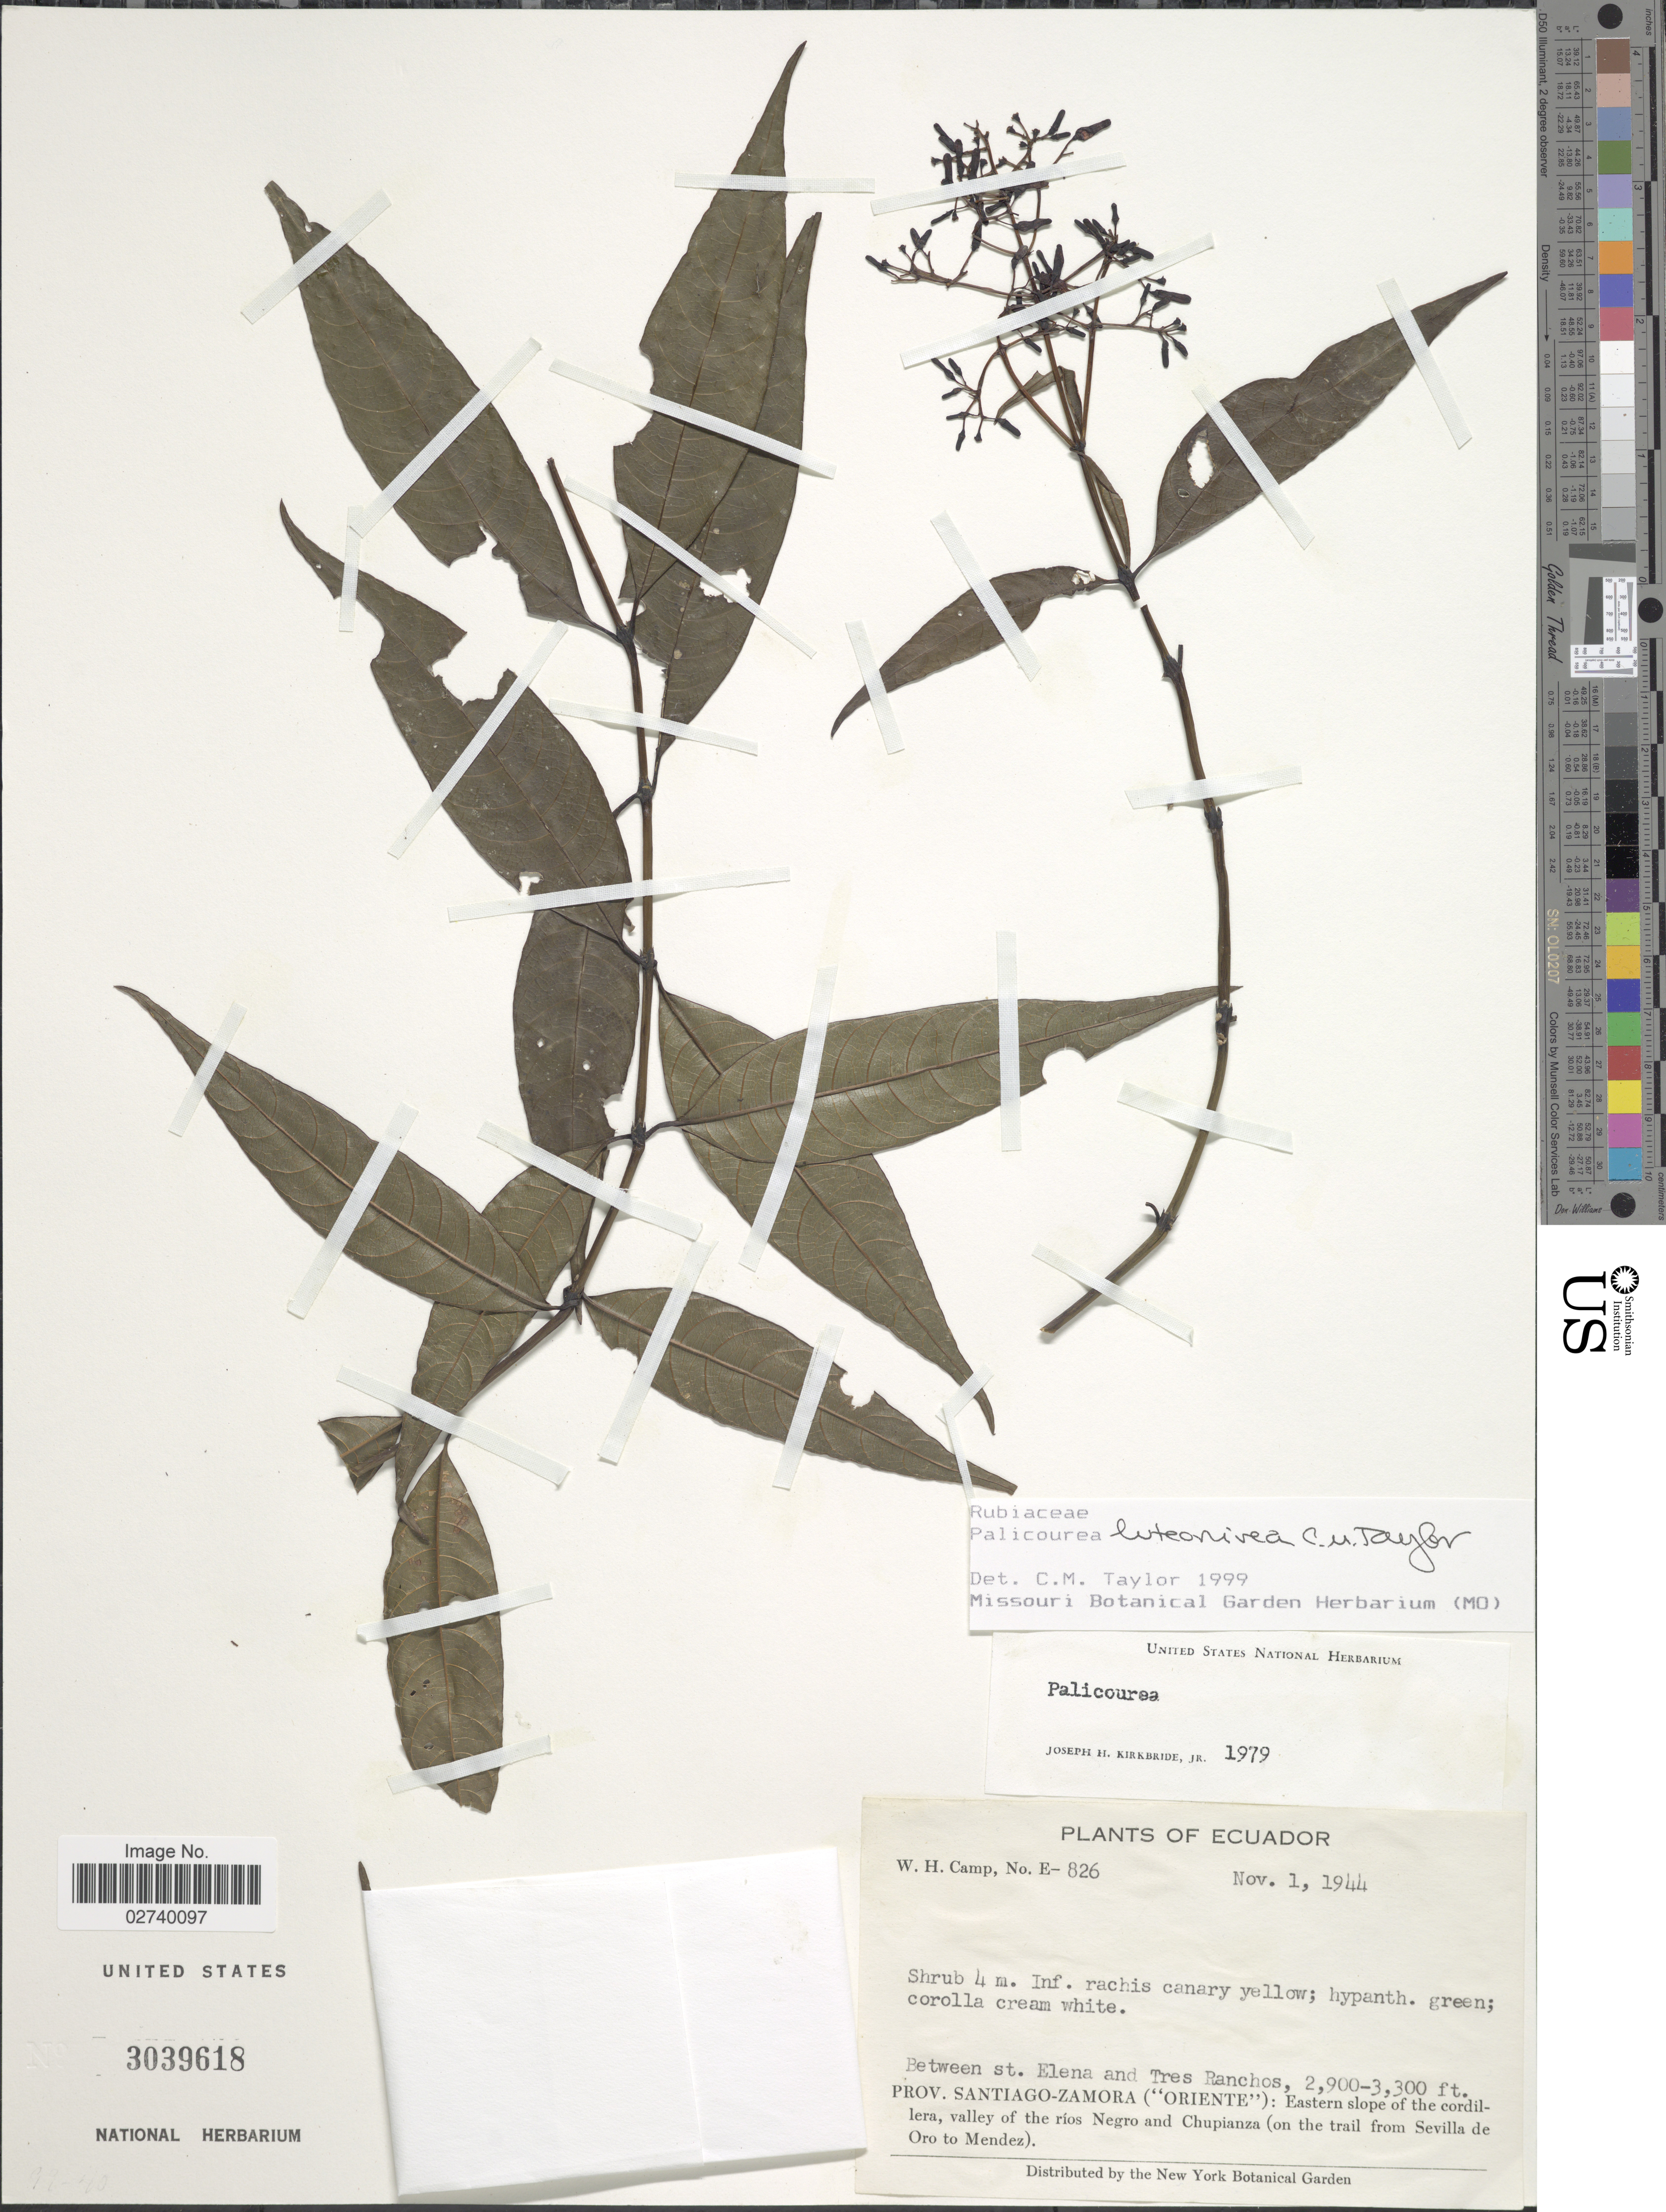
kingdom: Plantae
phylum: Tracheophyta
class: Magnoliopsida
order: Gentianales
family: Rubiaceae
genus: Palicourea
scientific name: Palicourea luteonivea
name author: C.M. Taylor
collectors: W. H. Camp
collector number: E-826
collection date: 1944-11-01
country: Ecuador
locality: Between st. Elena and Tres Ranchos ("Oriente"): Eastern slope of cordillera, valley of the rios Negro and Chupianza (on the trail from Sevilla de Oro to Mendez)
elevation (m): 884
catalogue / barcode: US 3039618